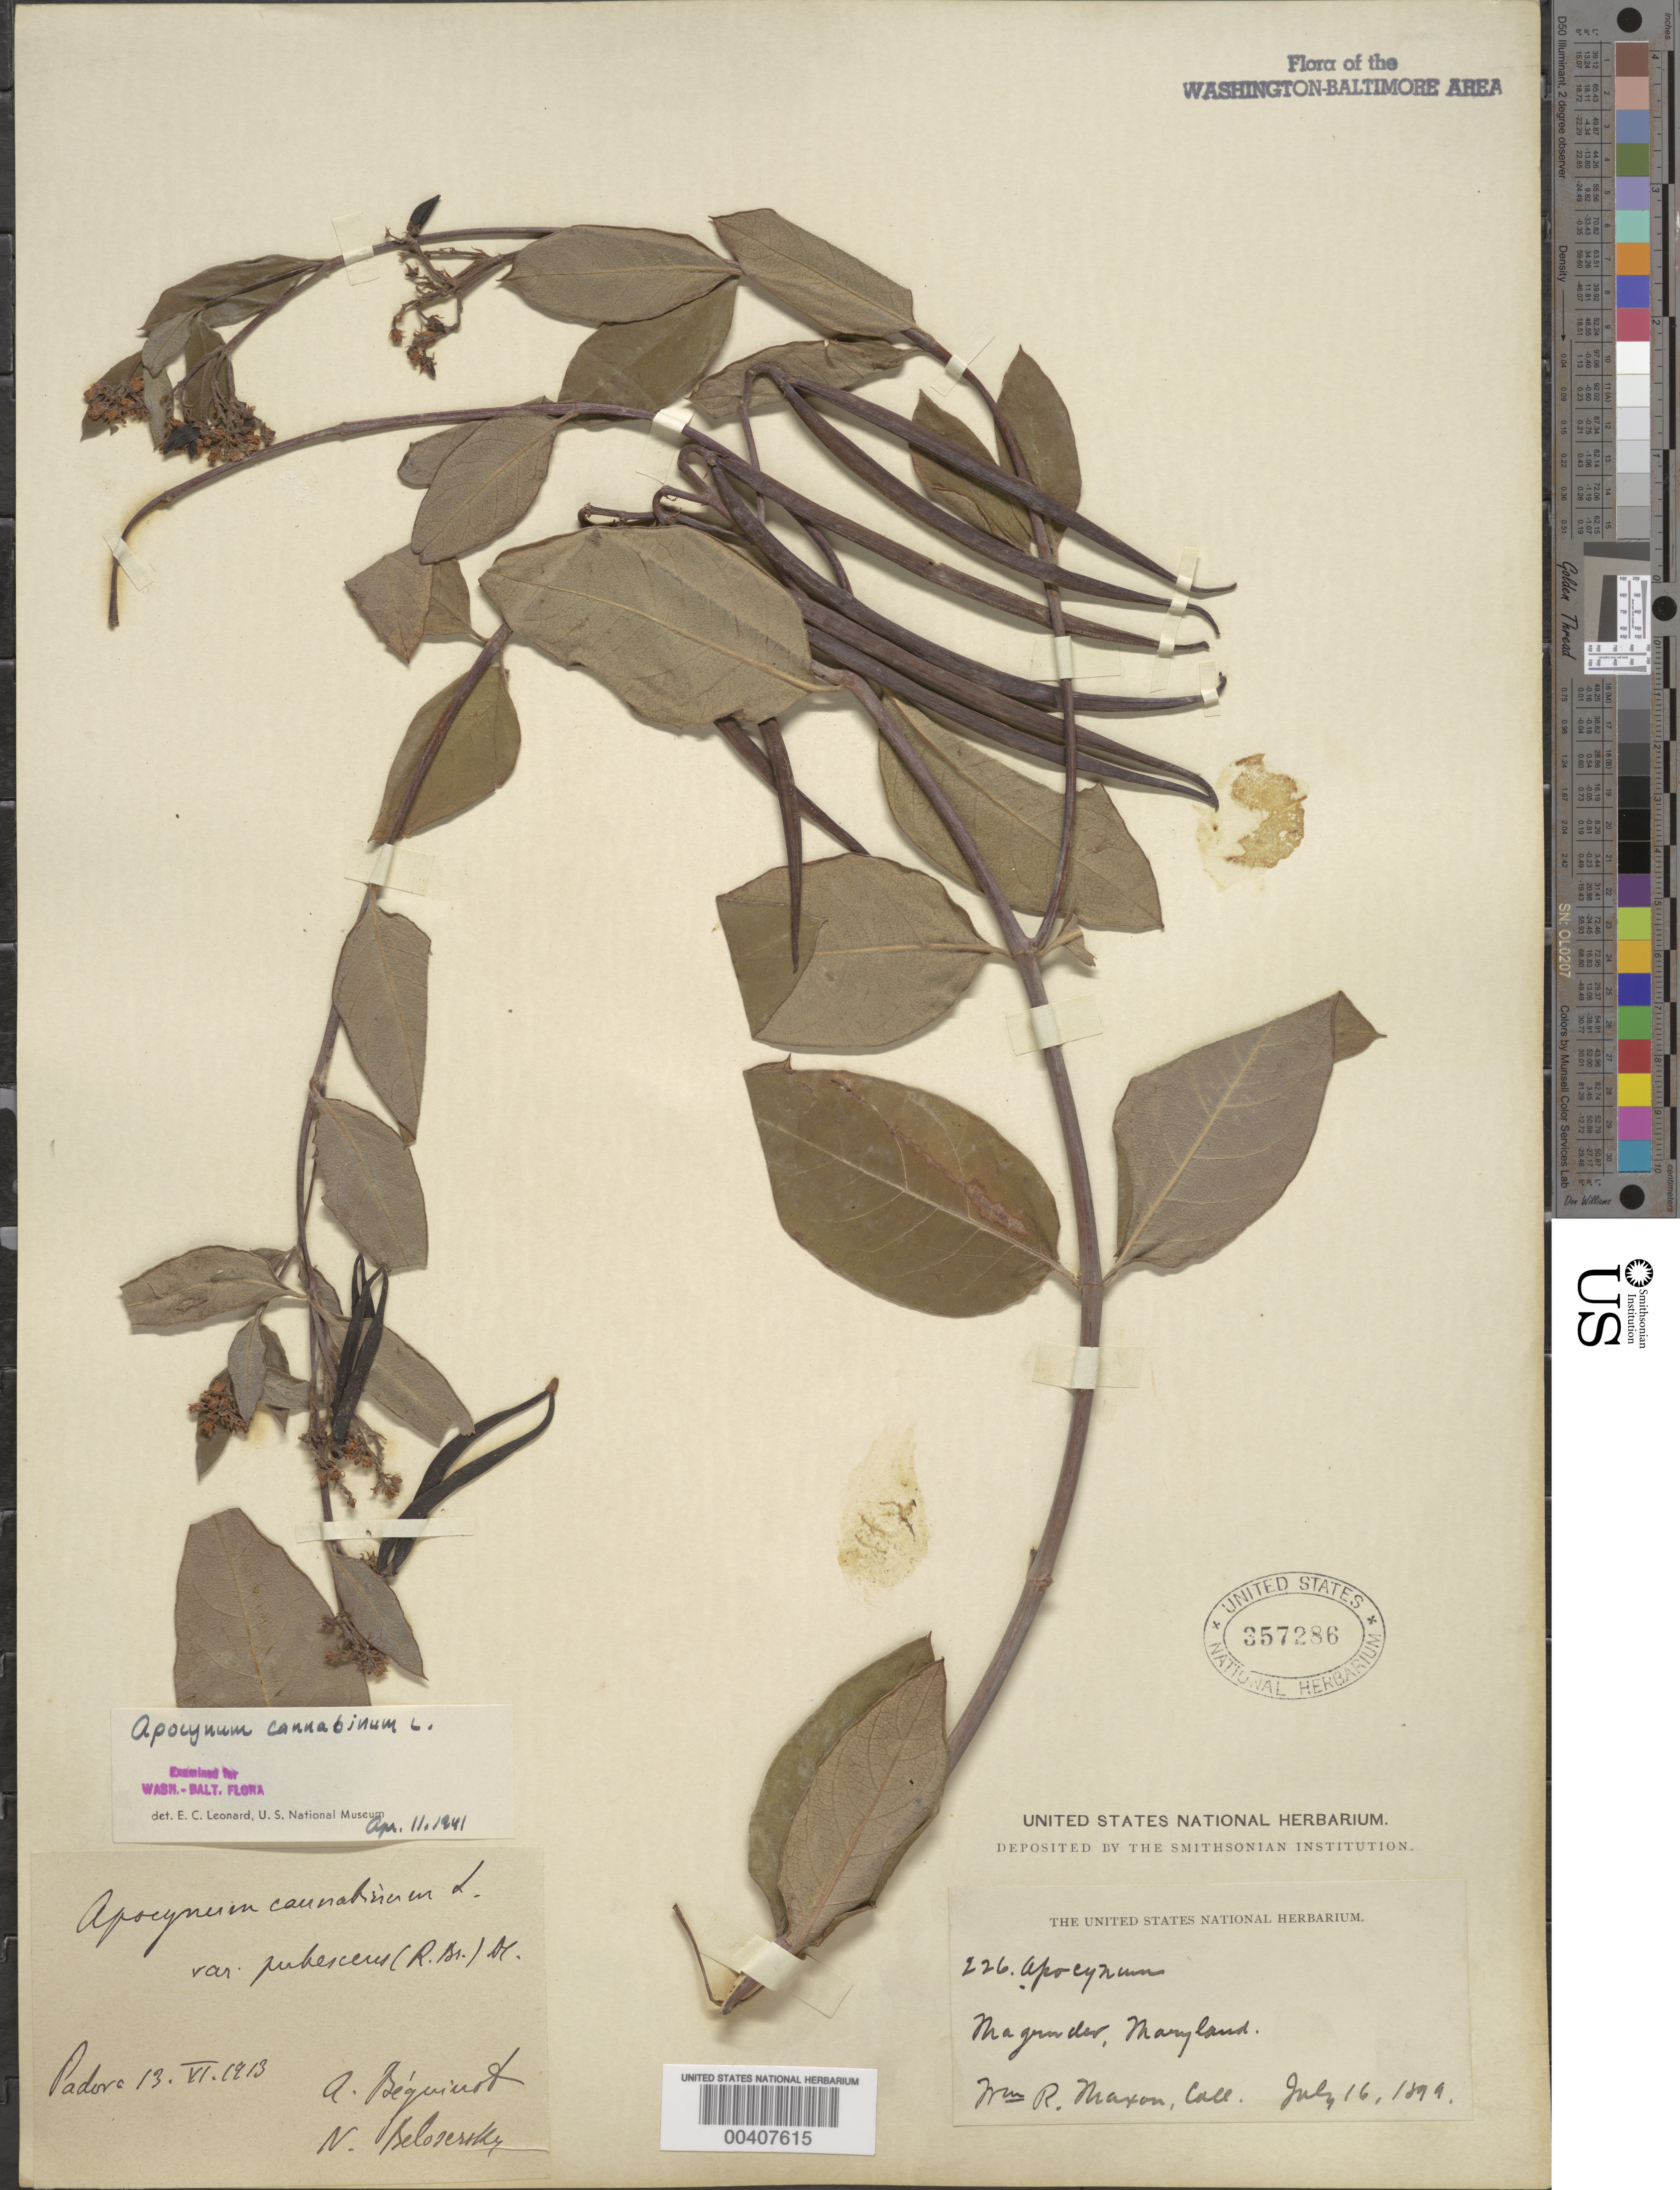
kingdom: Plantae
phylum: Tracheophyta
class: Magnoliopsida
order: Gentianales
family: Apocynaceae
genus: Apocynum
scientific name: Apocynum cannabinum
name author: L.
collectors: W. R. Maxon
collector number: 226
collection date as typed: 16 Jul 1899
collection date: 1899-07-16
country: United States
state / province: Maryland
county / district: Prince George's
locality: Magruder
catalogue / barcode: US 357286